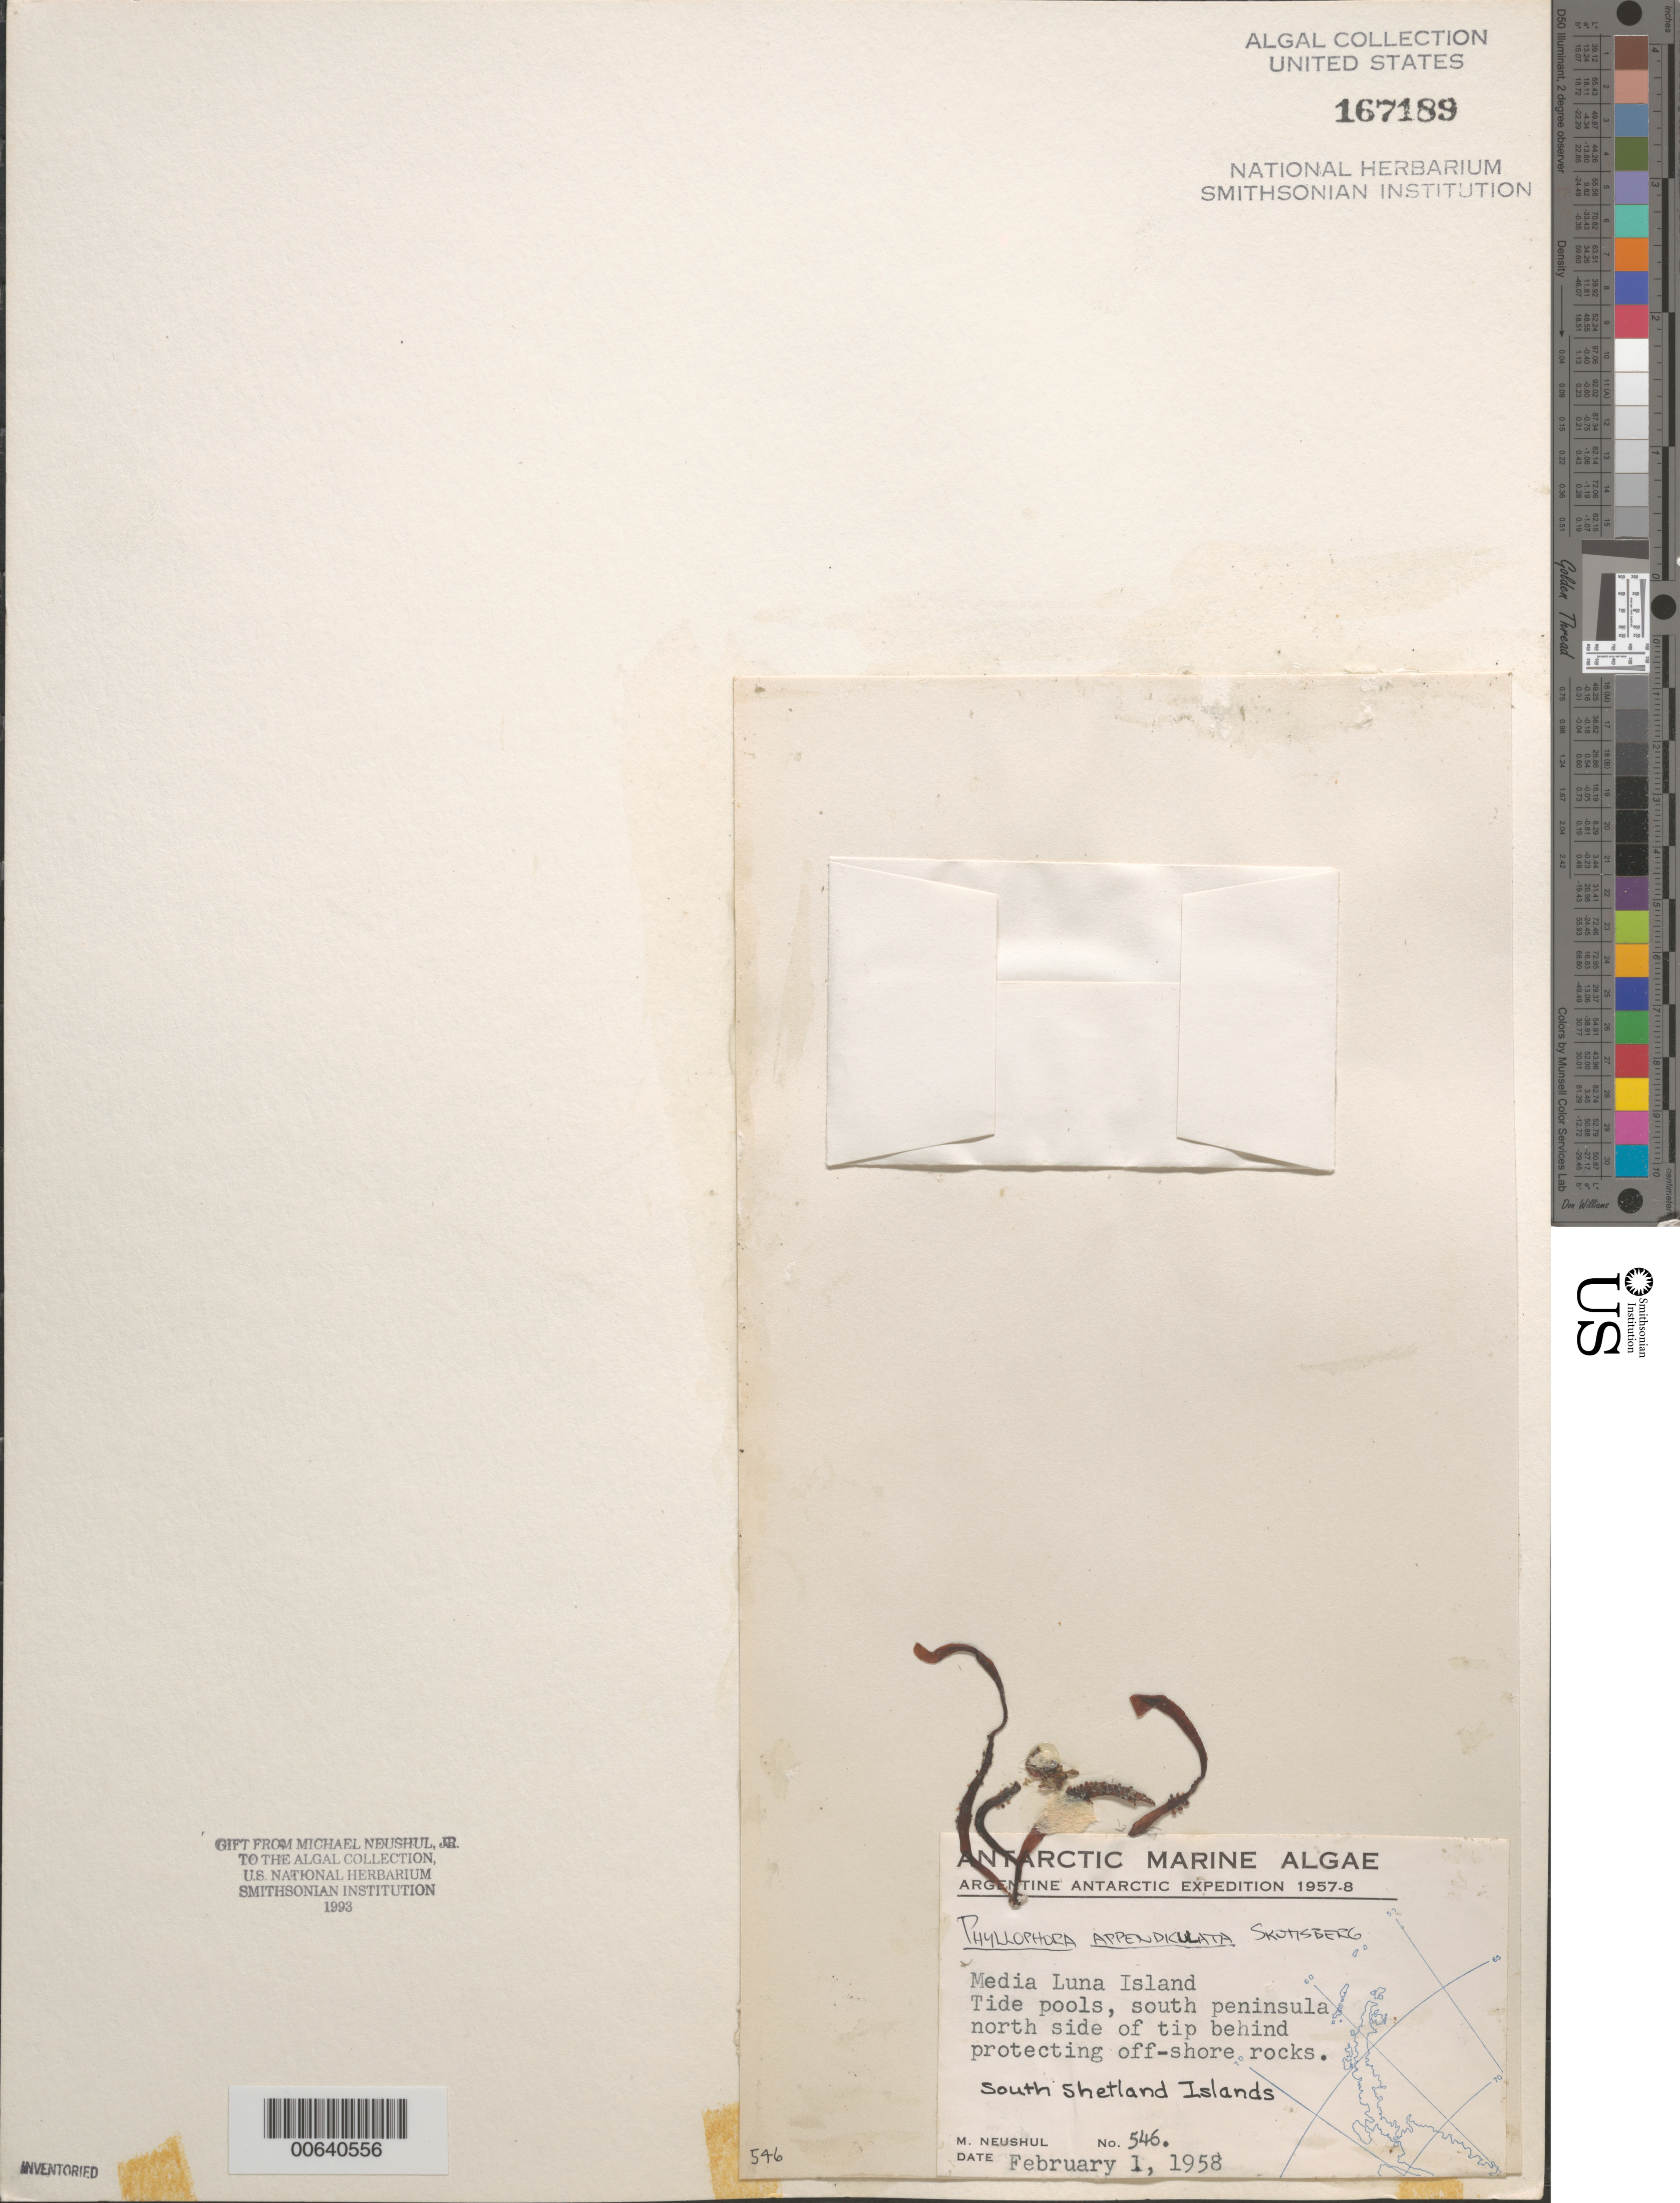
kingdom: Plantae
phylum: Rhodophyta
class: Florideophyceae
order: Gigartinales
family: Phyllophoraceae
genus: Gymnogongrus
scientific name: Gymnogongrus turquetii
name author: P. Hariot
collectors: M. Neushul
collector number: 546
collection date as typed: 01 Feb 1958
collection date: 1958-02-01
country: Antarctica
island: Half Moon Island (Media Luna Island)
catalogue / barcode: US 167189